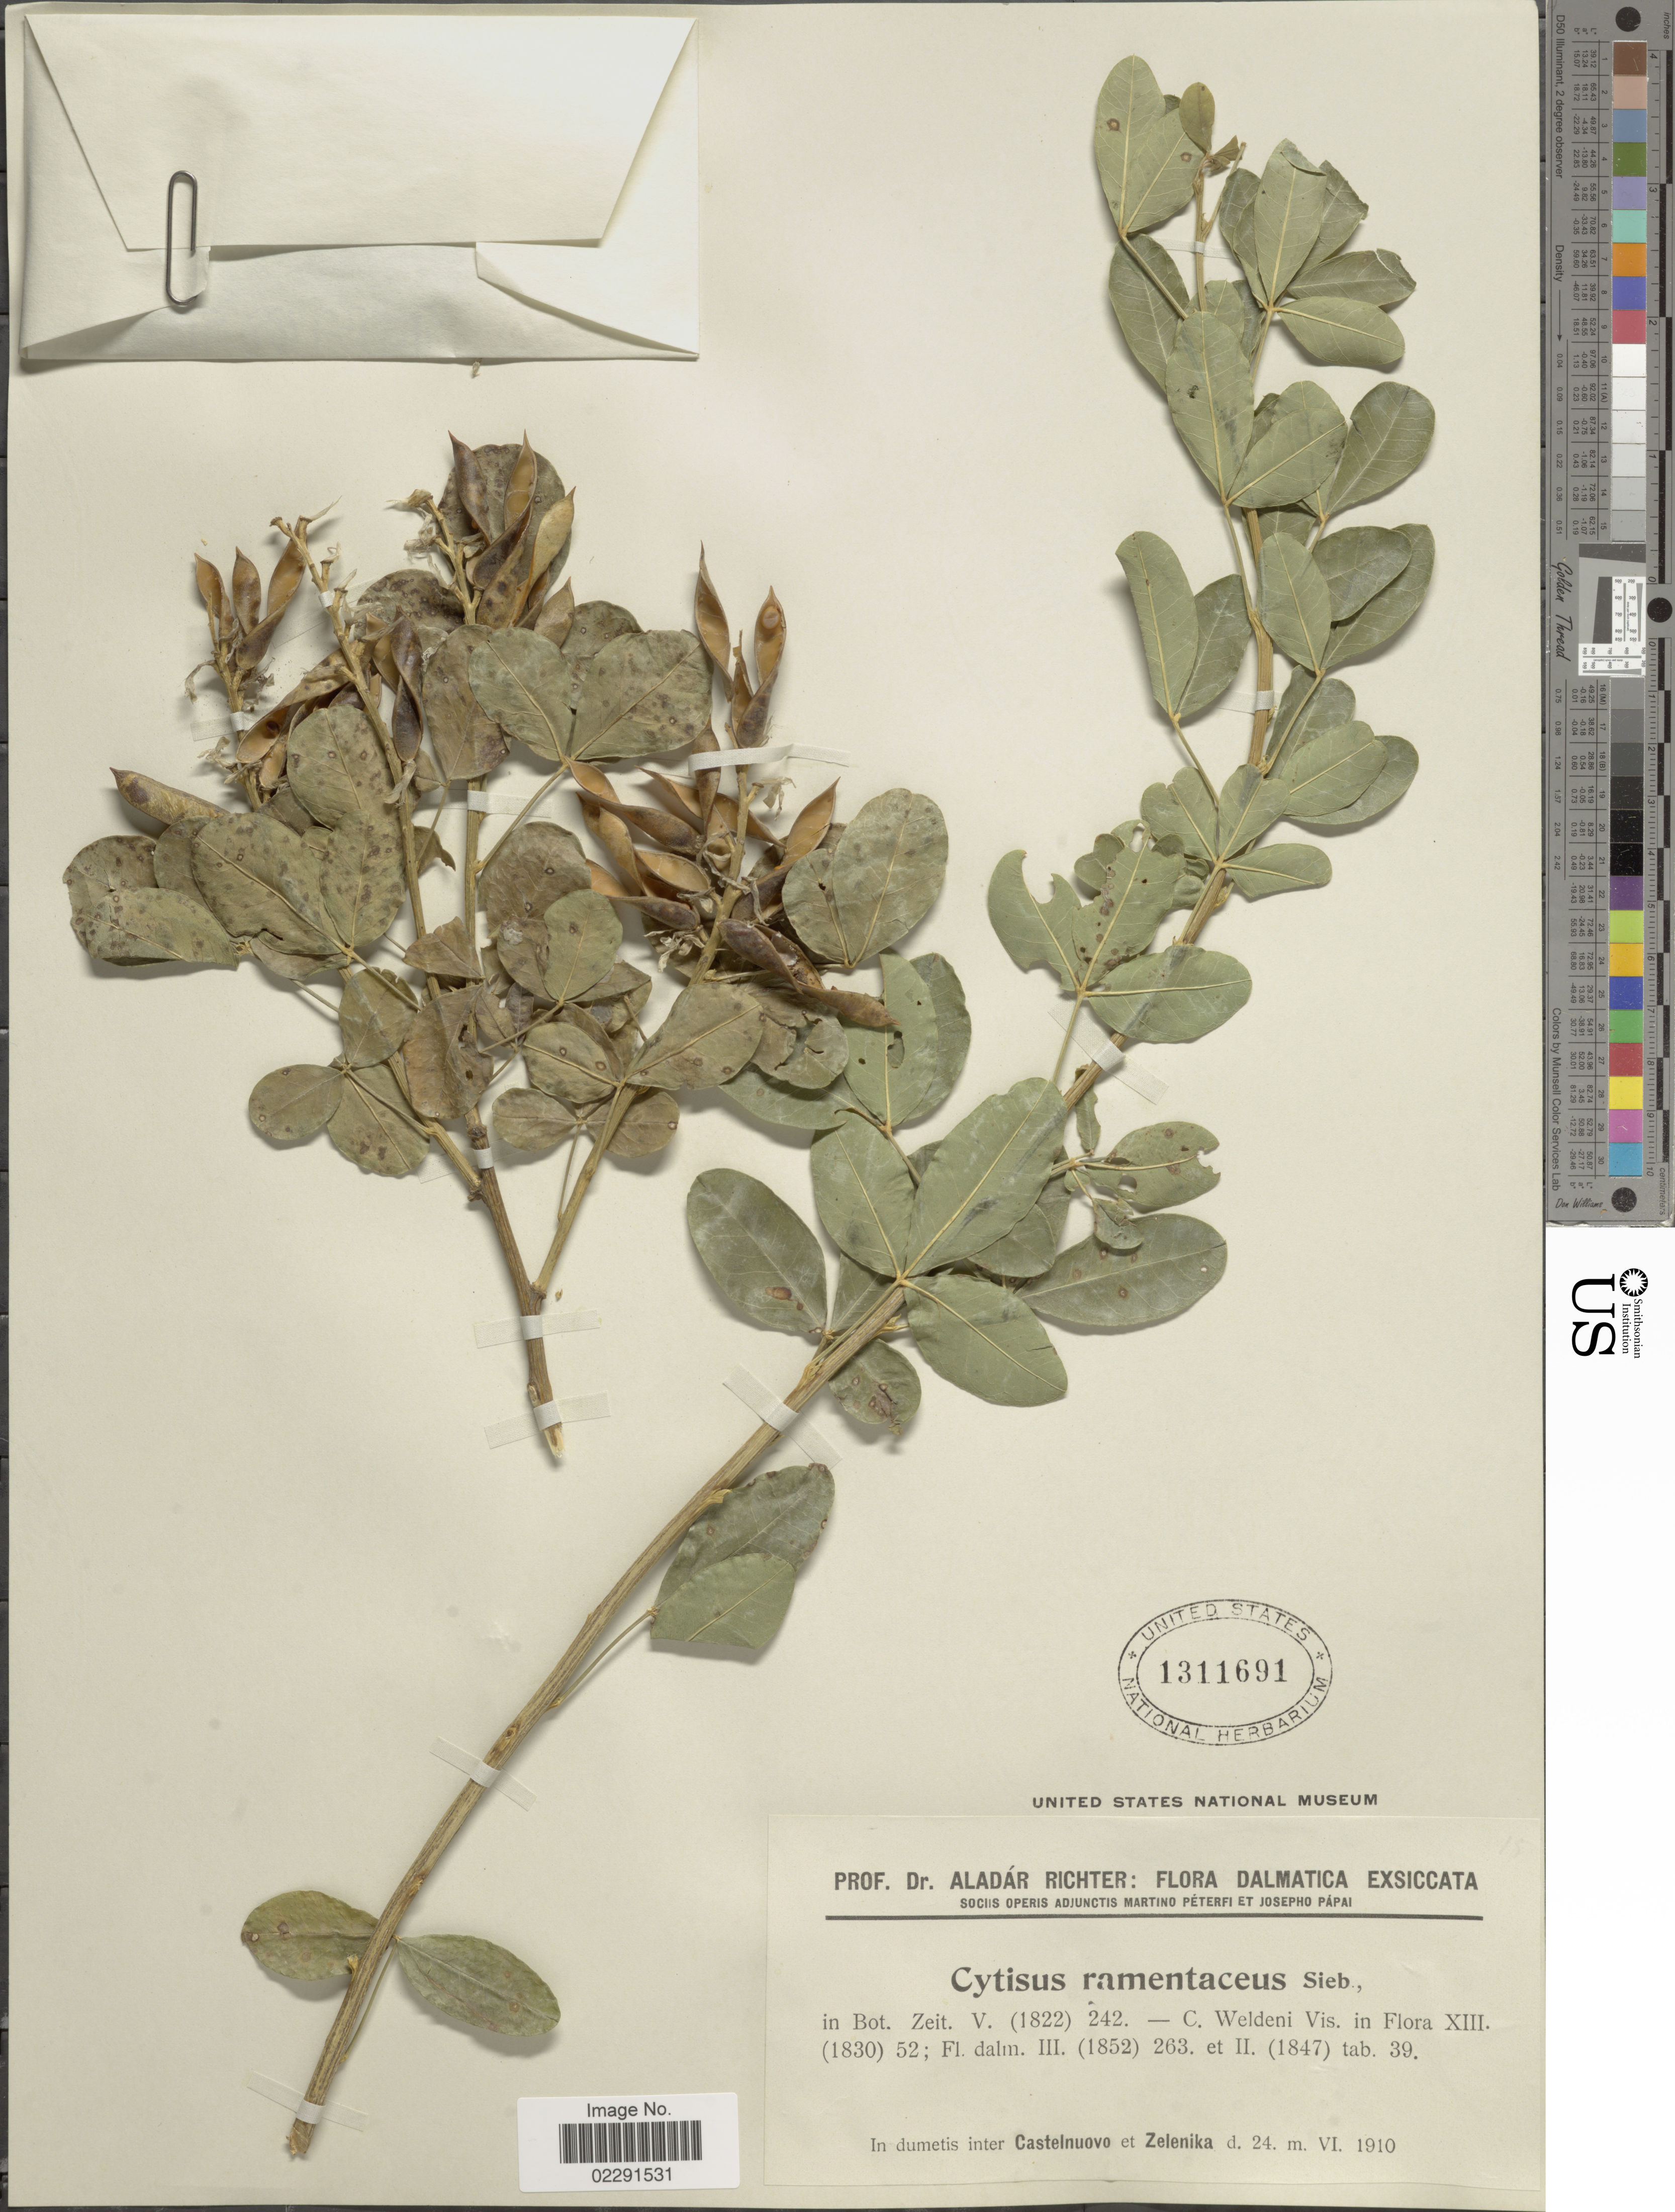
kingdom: Plantae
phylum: Tracheophyta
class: Magnoliopsida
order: Fabales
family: Fabaceae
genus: Petteria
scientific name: Petteria ramentacea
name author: (Sieber) C. Presl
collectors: A. Richter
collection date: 1910-06-24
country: Croatia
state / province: Split-Dalmatia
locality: Dalmatica exsiccata, in dumetis inter Castelnuovo et Zelenika.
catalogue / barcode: US 1311691